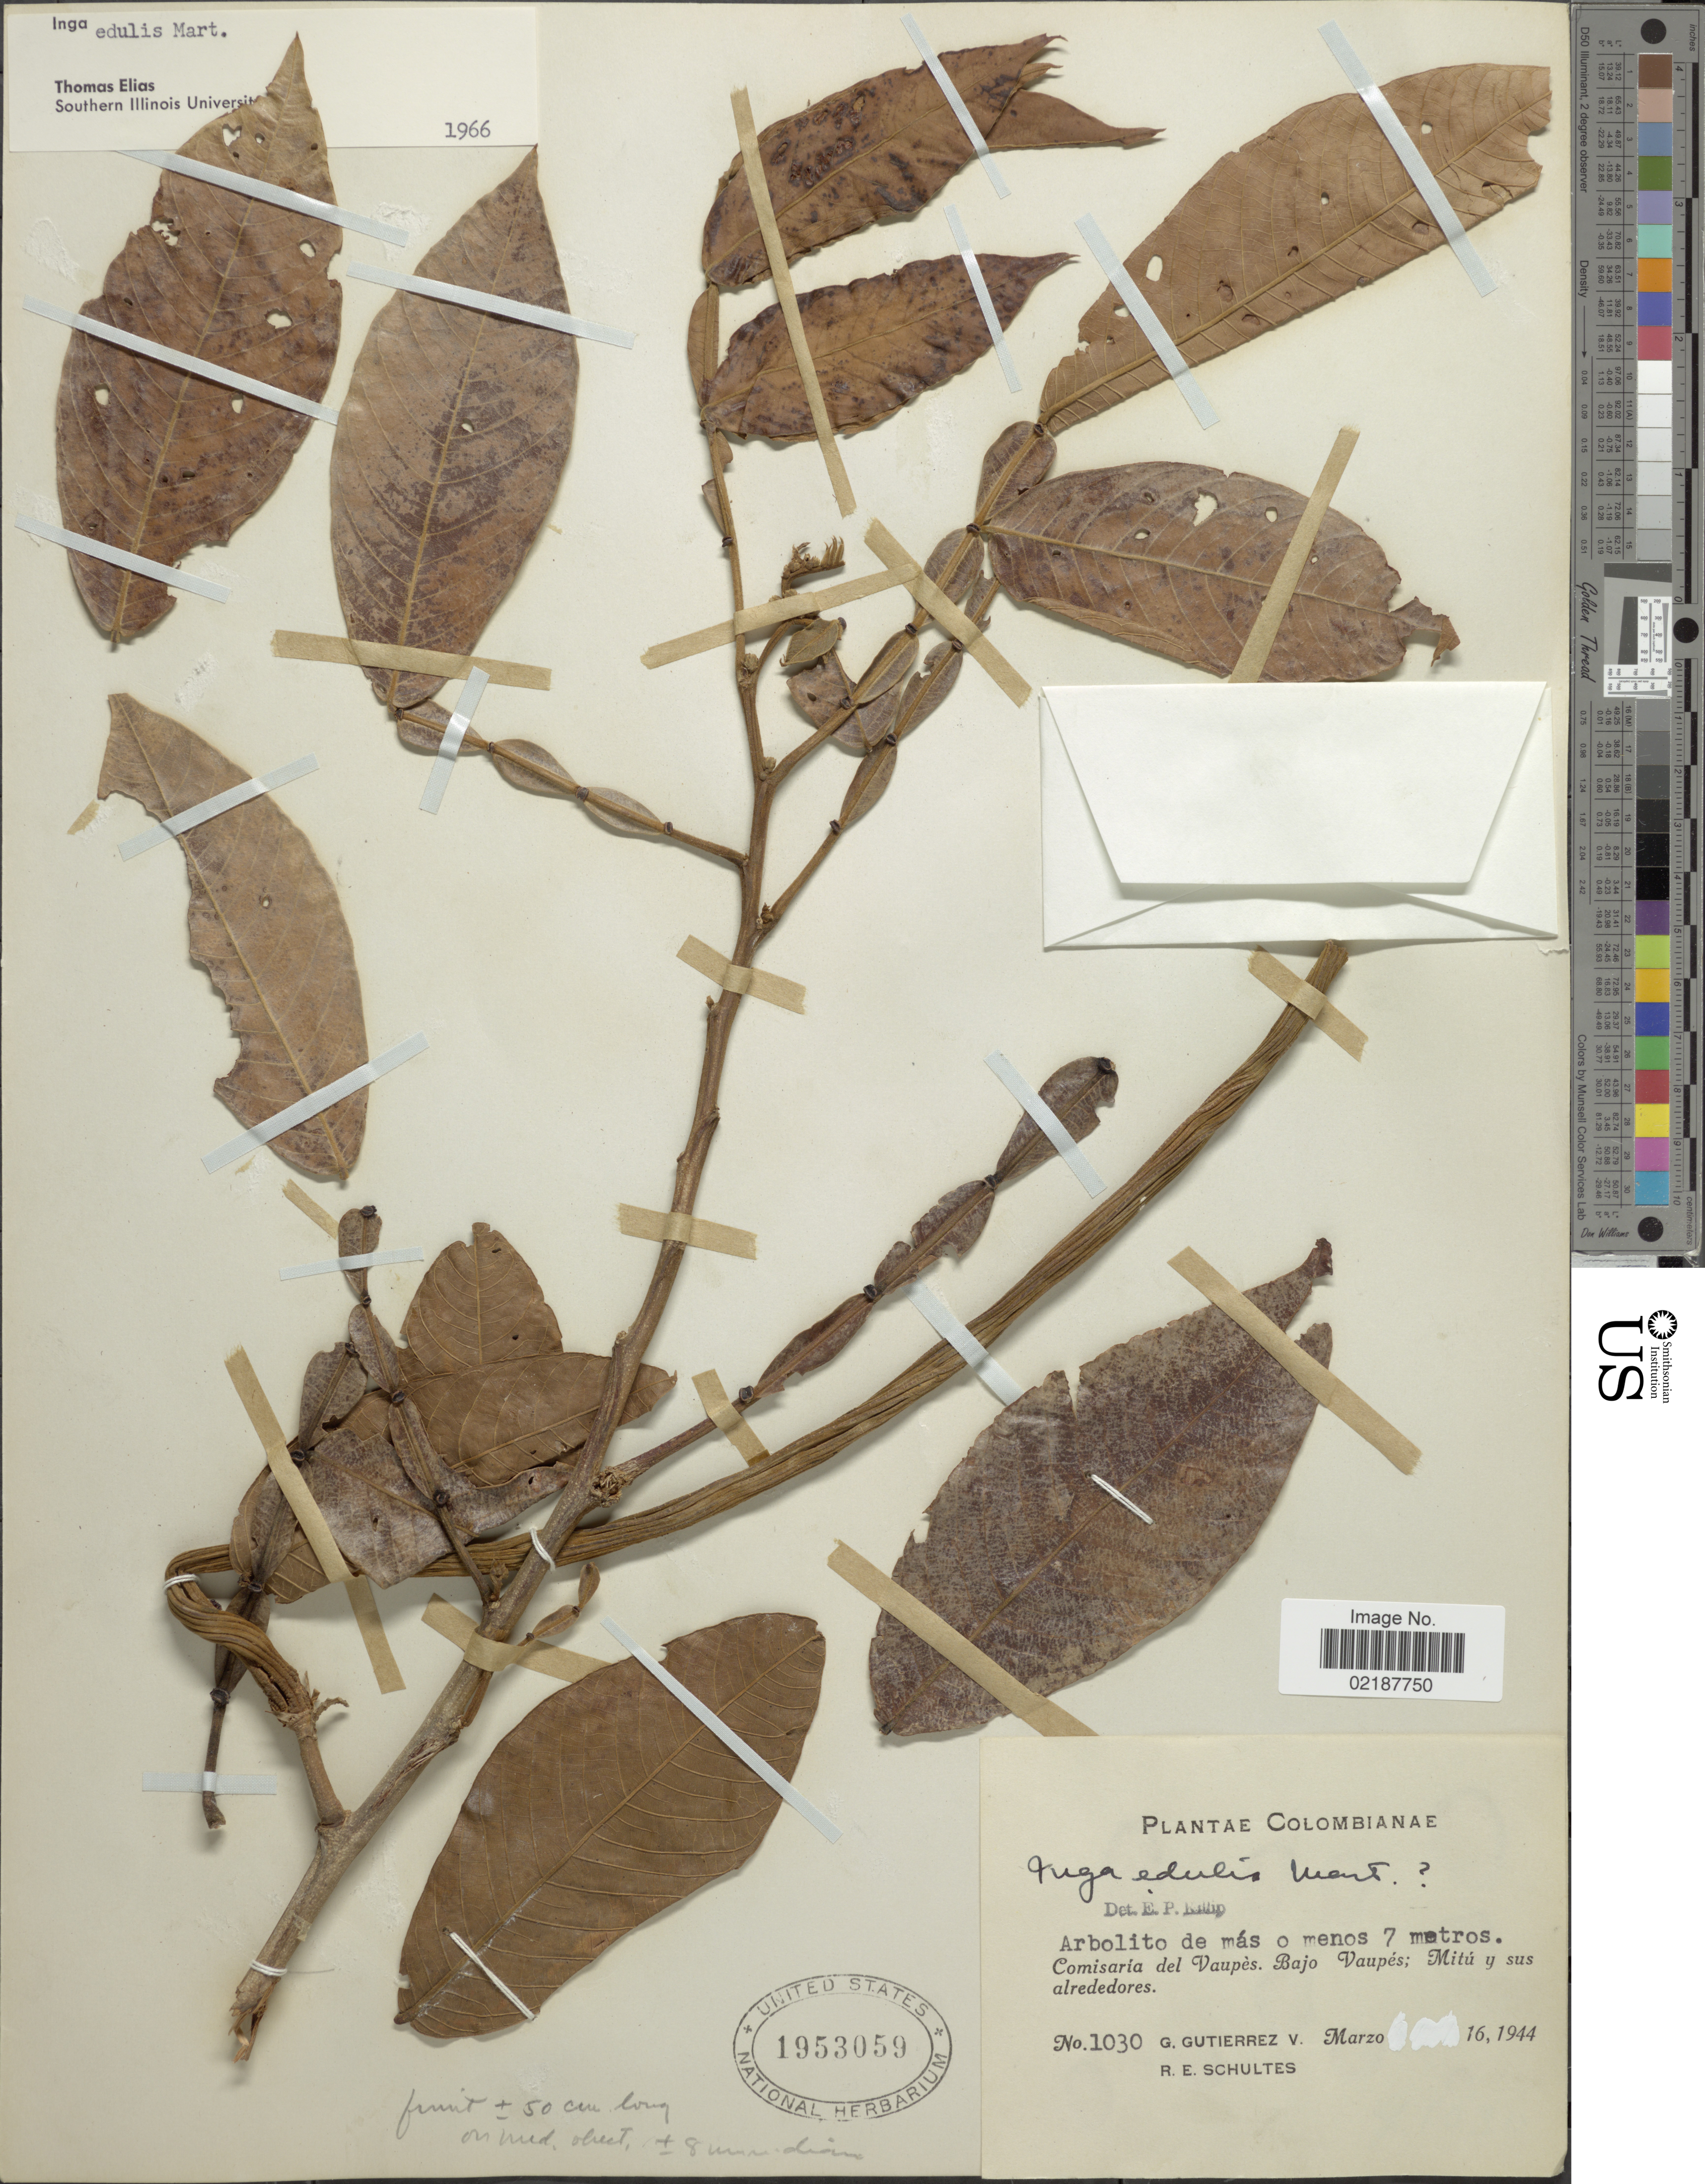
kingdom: Plantae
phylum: Tracheophyta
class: Magnoliopsida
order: Fabales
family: Fabaceae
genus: Inga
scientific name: Inga edulis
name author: Mart.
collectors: G. Gutiérrez V. & R. E. Schultes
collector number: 1030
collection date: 1944-03-16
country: Colombia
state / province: Vaupés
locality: Comisaria del Vaupes, Bajo Vaupes; Mitu y sus alrededores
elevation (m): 7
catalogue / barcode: US 1953059